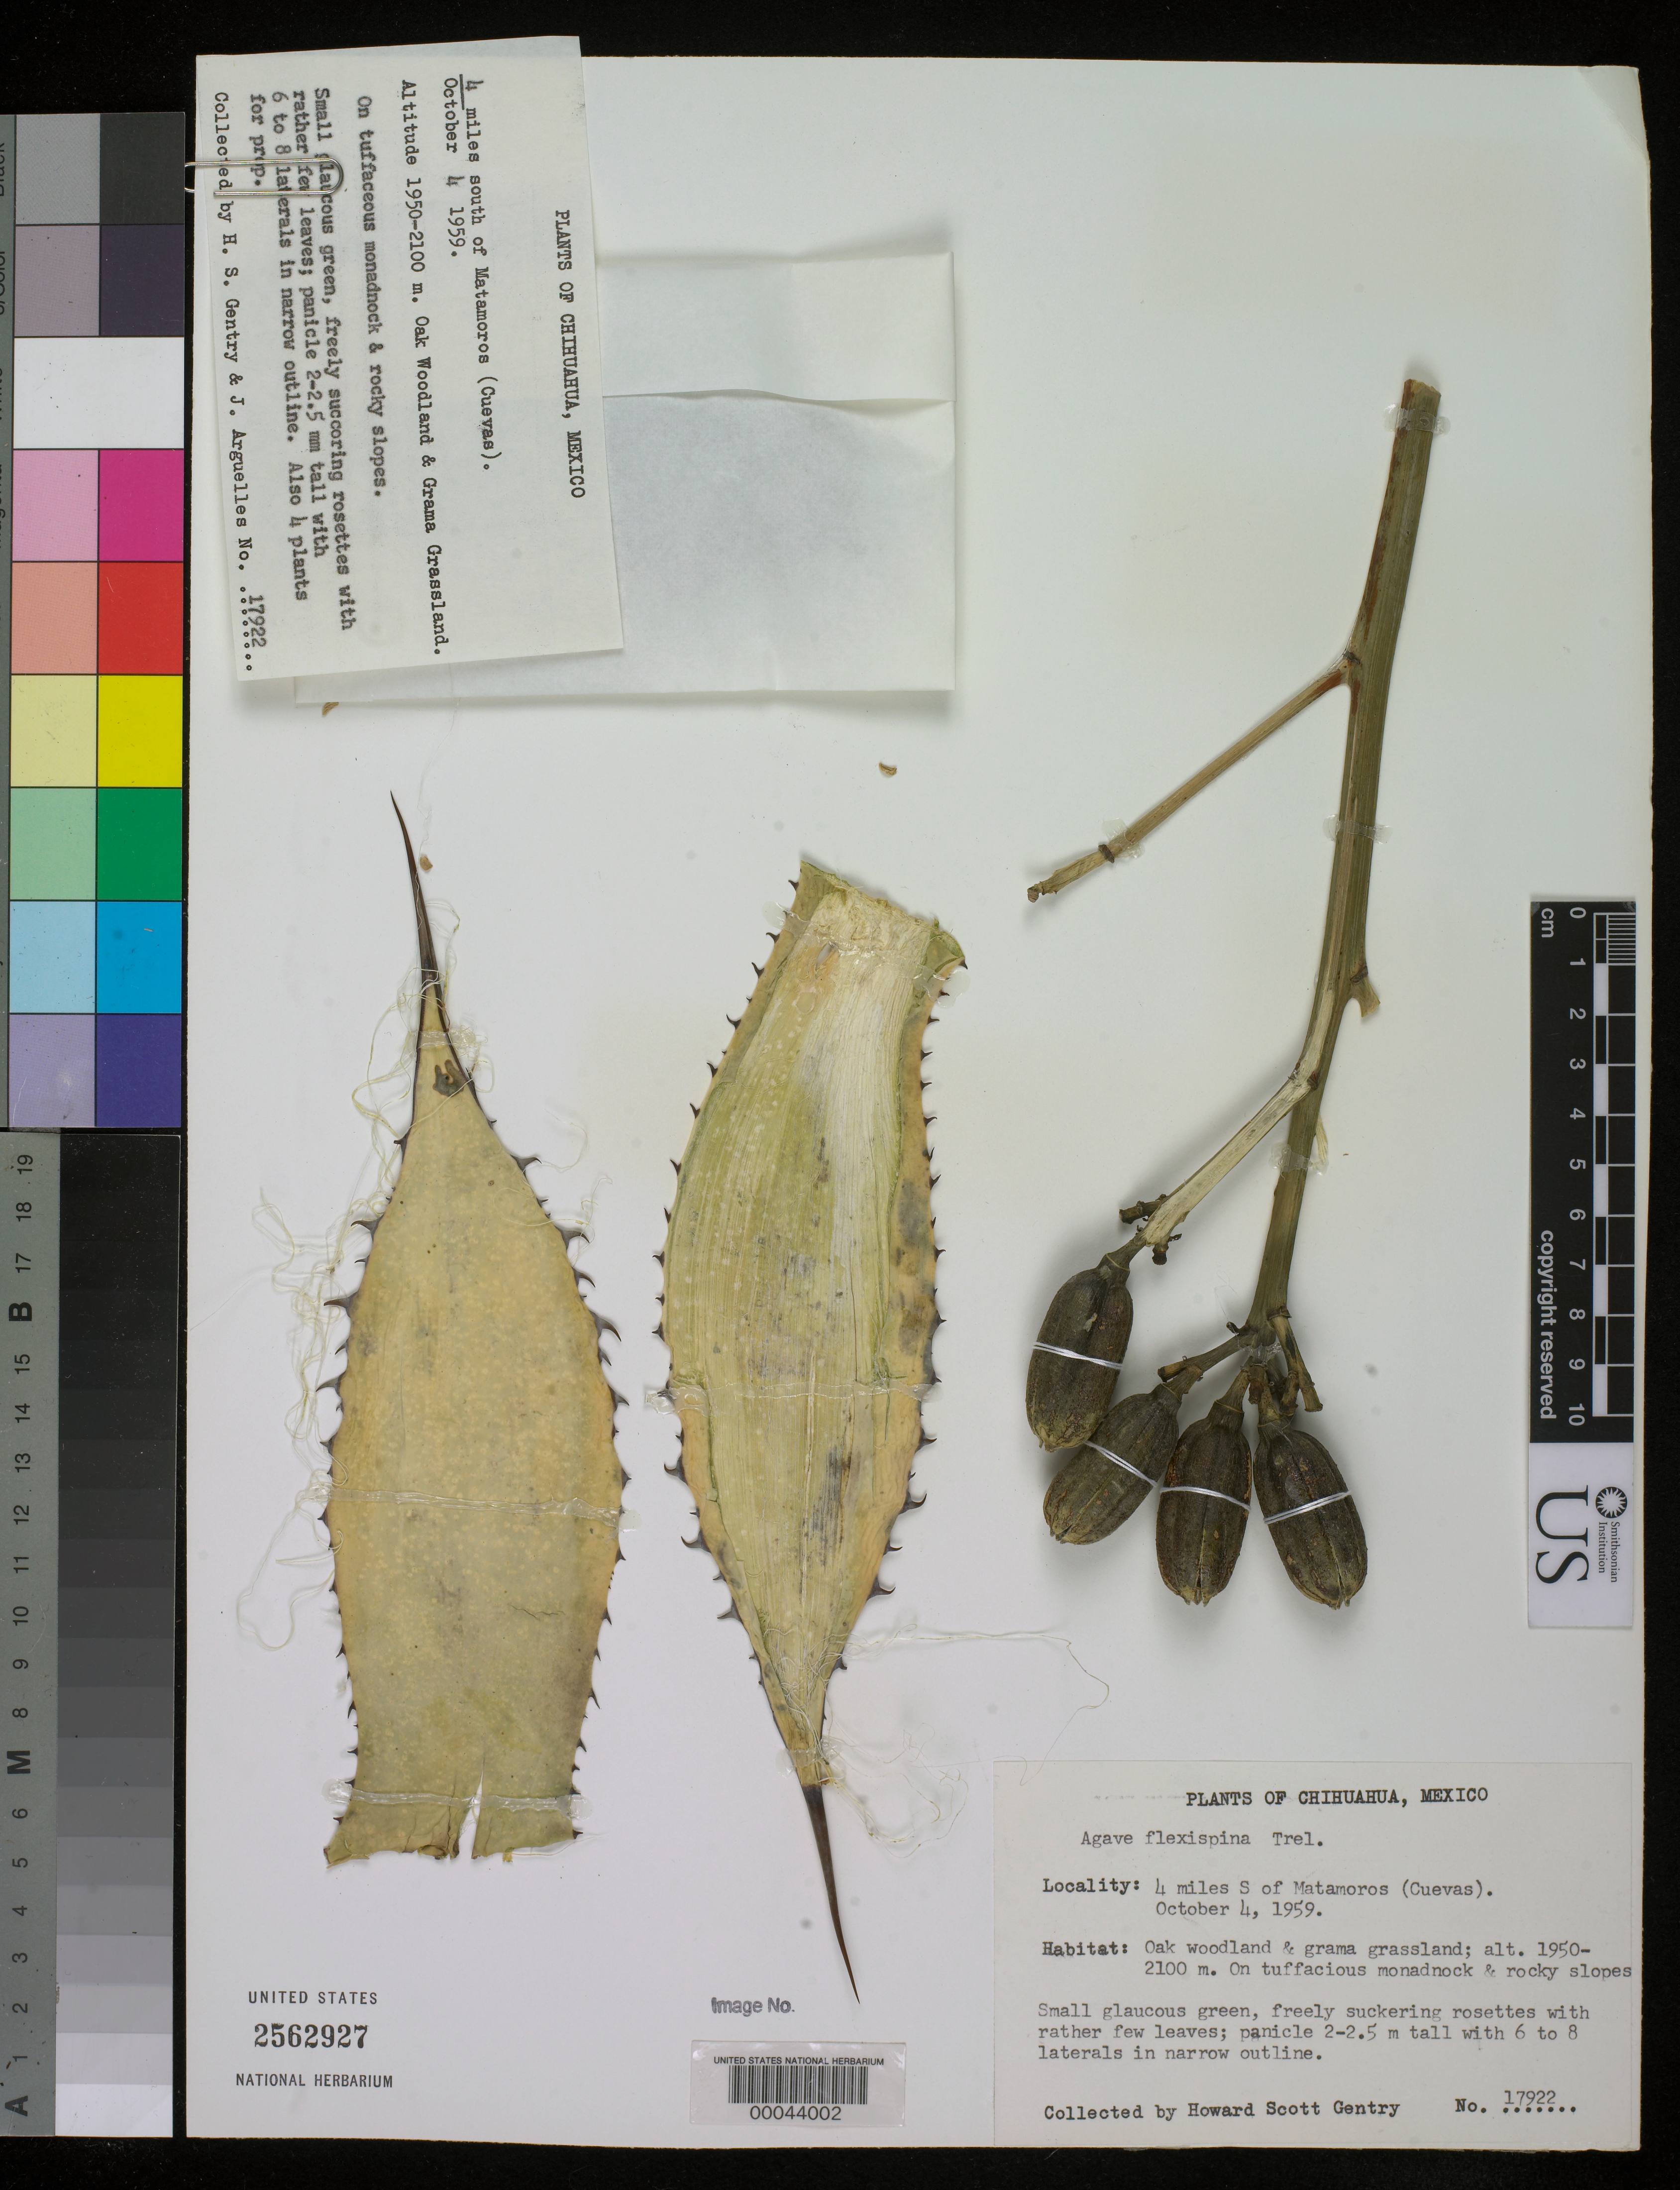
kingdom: Plantae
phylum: Tracheophyta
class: Liliopsida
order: Asparagales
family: Asparagaceae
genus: Agave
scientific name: Agave flexispina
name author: Trel.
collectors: H. S. Gentry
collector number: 17922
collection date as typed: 04 Oct 1959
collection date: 1959-10-04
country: Mexico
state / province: Chihuahua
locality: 4 mi S Matamoros (Cuevas)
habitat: Oak woodland/grama grassland; tuffacious monadnock & rocky slope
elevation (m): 594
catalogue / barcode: US 2562927